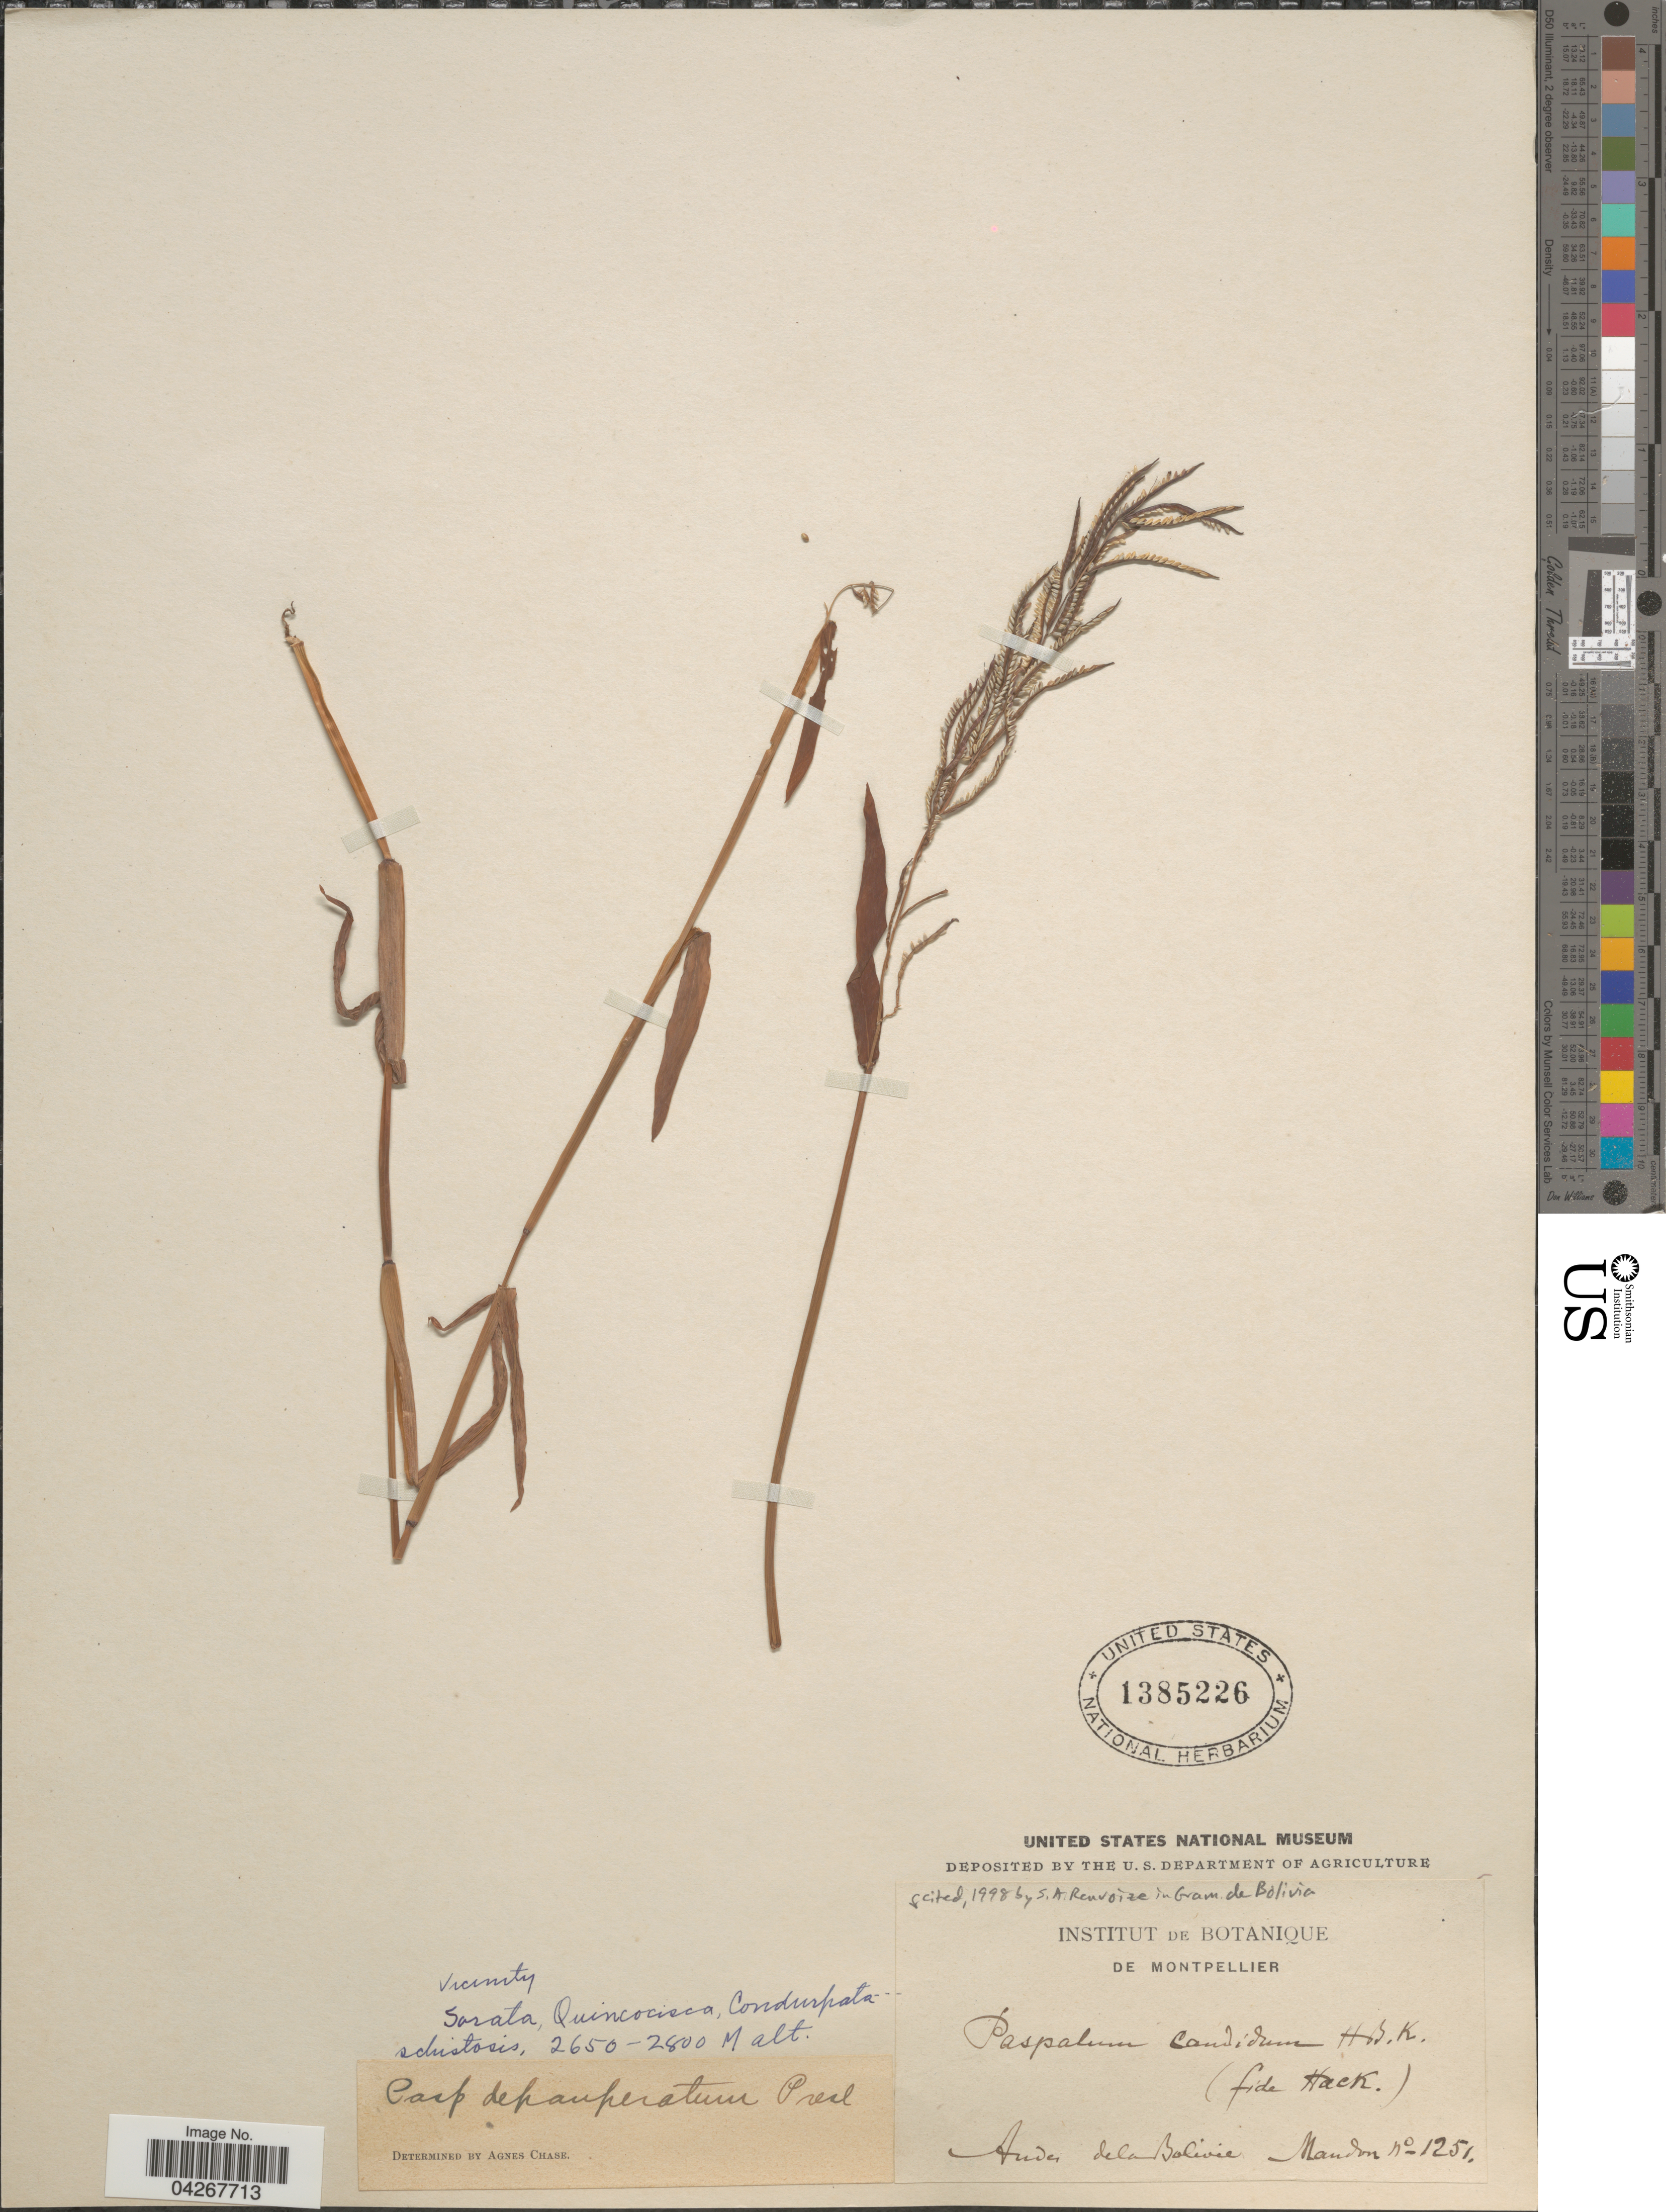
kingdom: Plantae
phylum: Tracheophyta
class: Liliopsida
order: Poales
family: Poaceae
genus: Paspalum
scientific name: Paspalum candidum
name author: (Humb. & Bonpl. ex Fleugge) Kunth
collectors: Mandon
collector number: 1251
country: Bolivia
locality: Andes de la Bolivie. Vicinity Sorata, Quincocisca, Condurpata --- schistosis.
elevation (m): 2650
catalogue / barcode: US 1385226